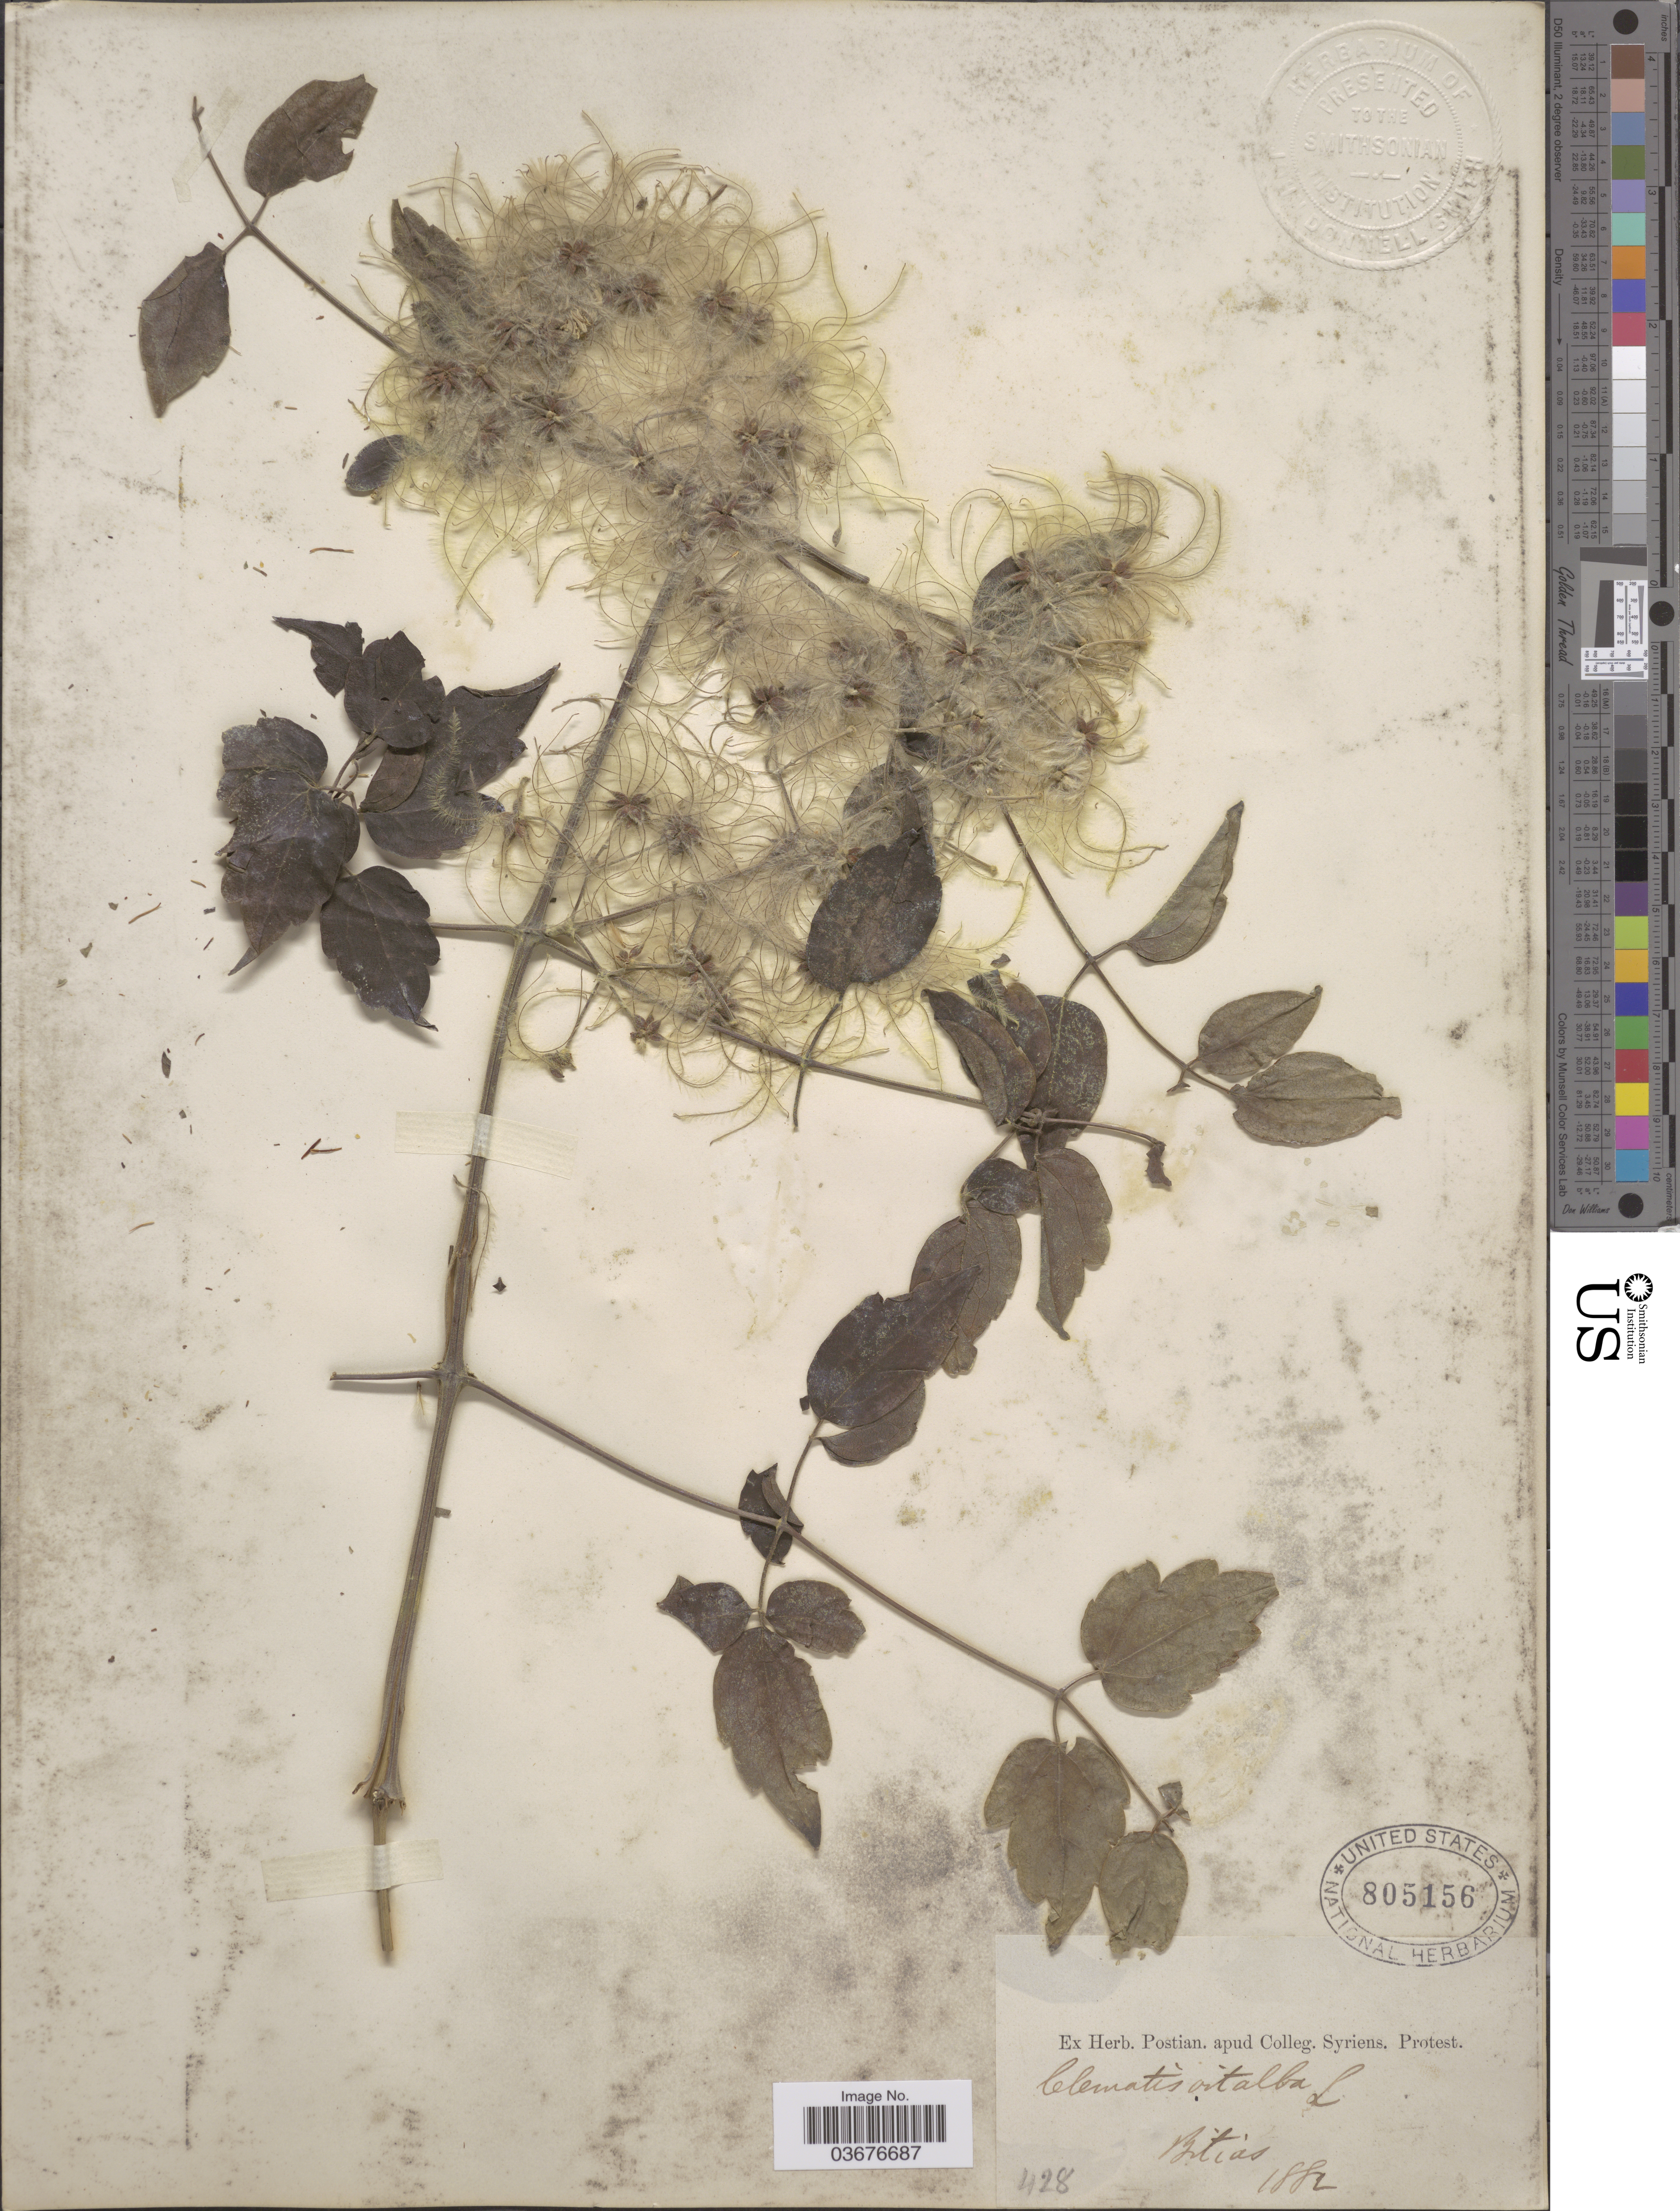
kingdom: Plantae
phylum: Tracheophyta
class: Magnoliopsida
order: Ranunculales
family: Ranunculaceae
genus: Clematis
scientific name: Clematis vitalba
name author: L.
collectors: ex herb. Postian. apud Colleg. Syriens. Protest. USE "Fannie P. A. Shepard" (10308853) AS PRIMARY COLLECTOR INSTEAD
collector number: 428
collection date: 1882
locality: Bitias.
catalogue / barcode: US 805156